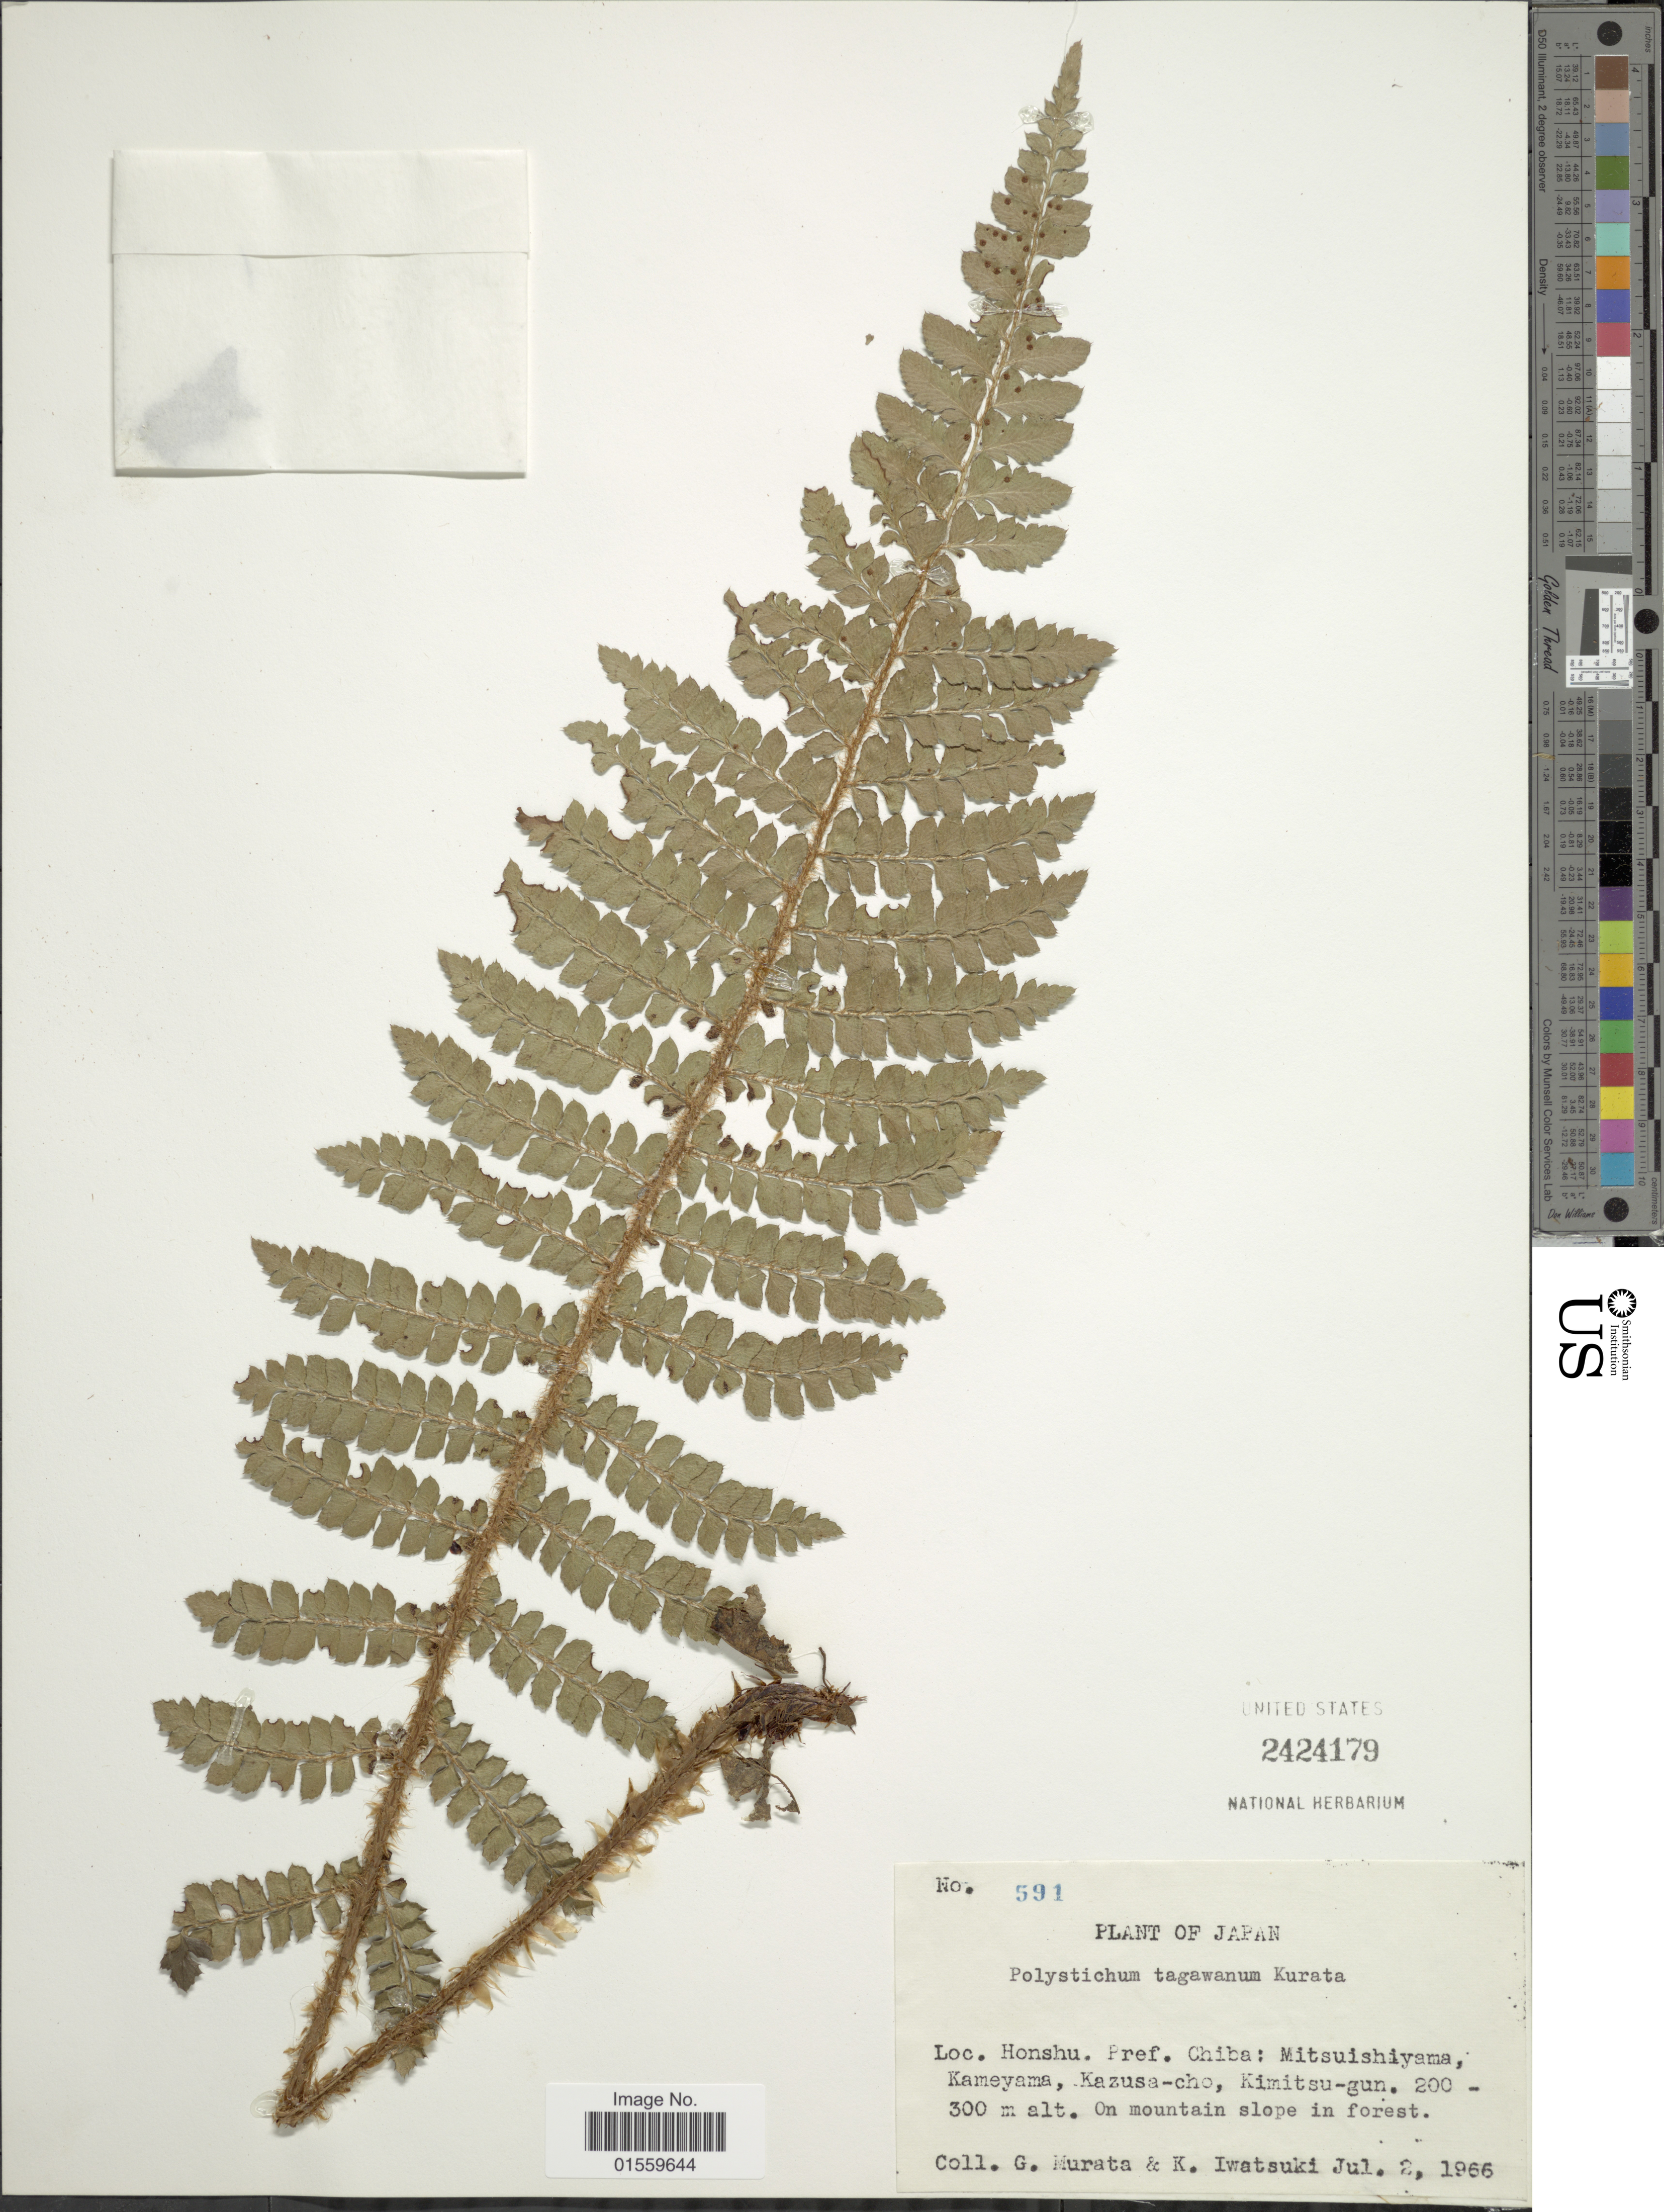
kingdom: Plantae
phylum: Tracheophyta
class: Polypodiopsida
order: Polypodiales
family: Dryopteridaceae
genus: Polystichum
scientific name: Polystichum tagawanum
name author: Sa. Kurata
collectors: G. Murata & K. Iwatsuki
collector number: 591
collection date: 1966-07-02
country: Japan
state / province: Tiba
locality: Honshu, Pref. Chiba: Mitsuishiyama, Kameyama, Kazusa-cho, Kimitsu-gun.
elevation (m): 200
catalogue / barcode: US 2424179